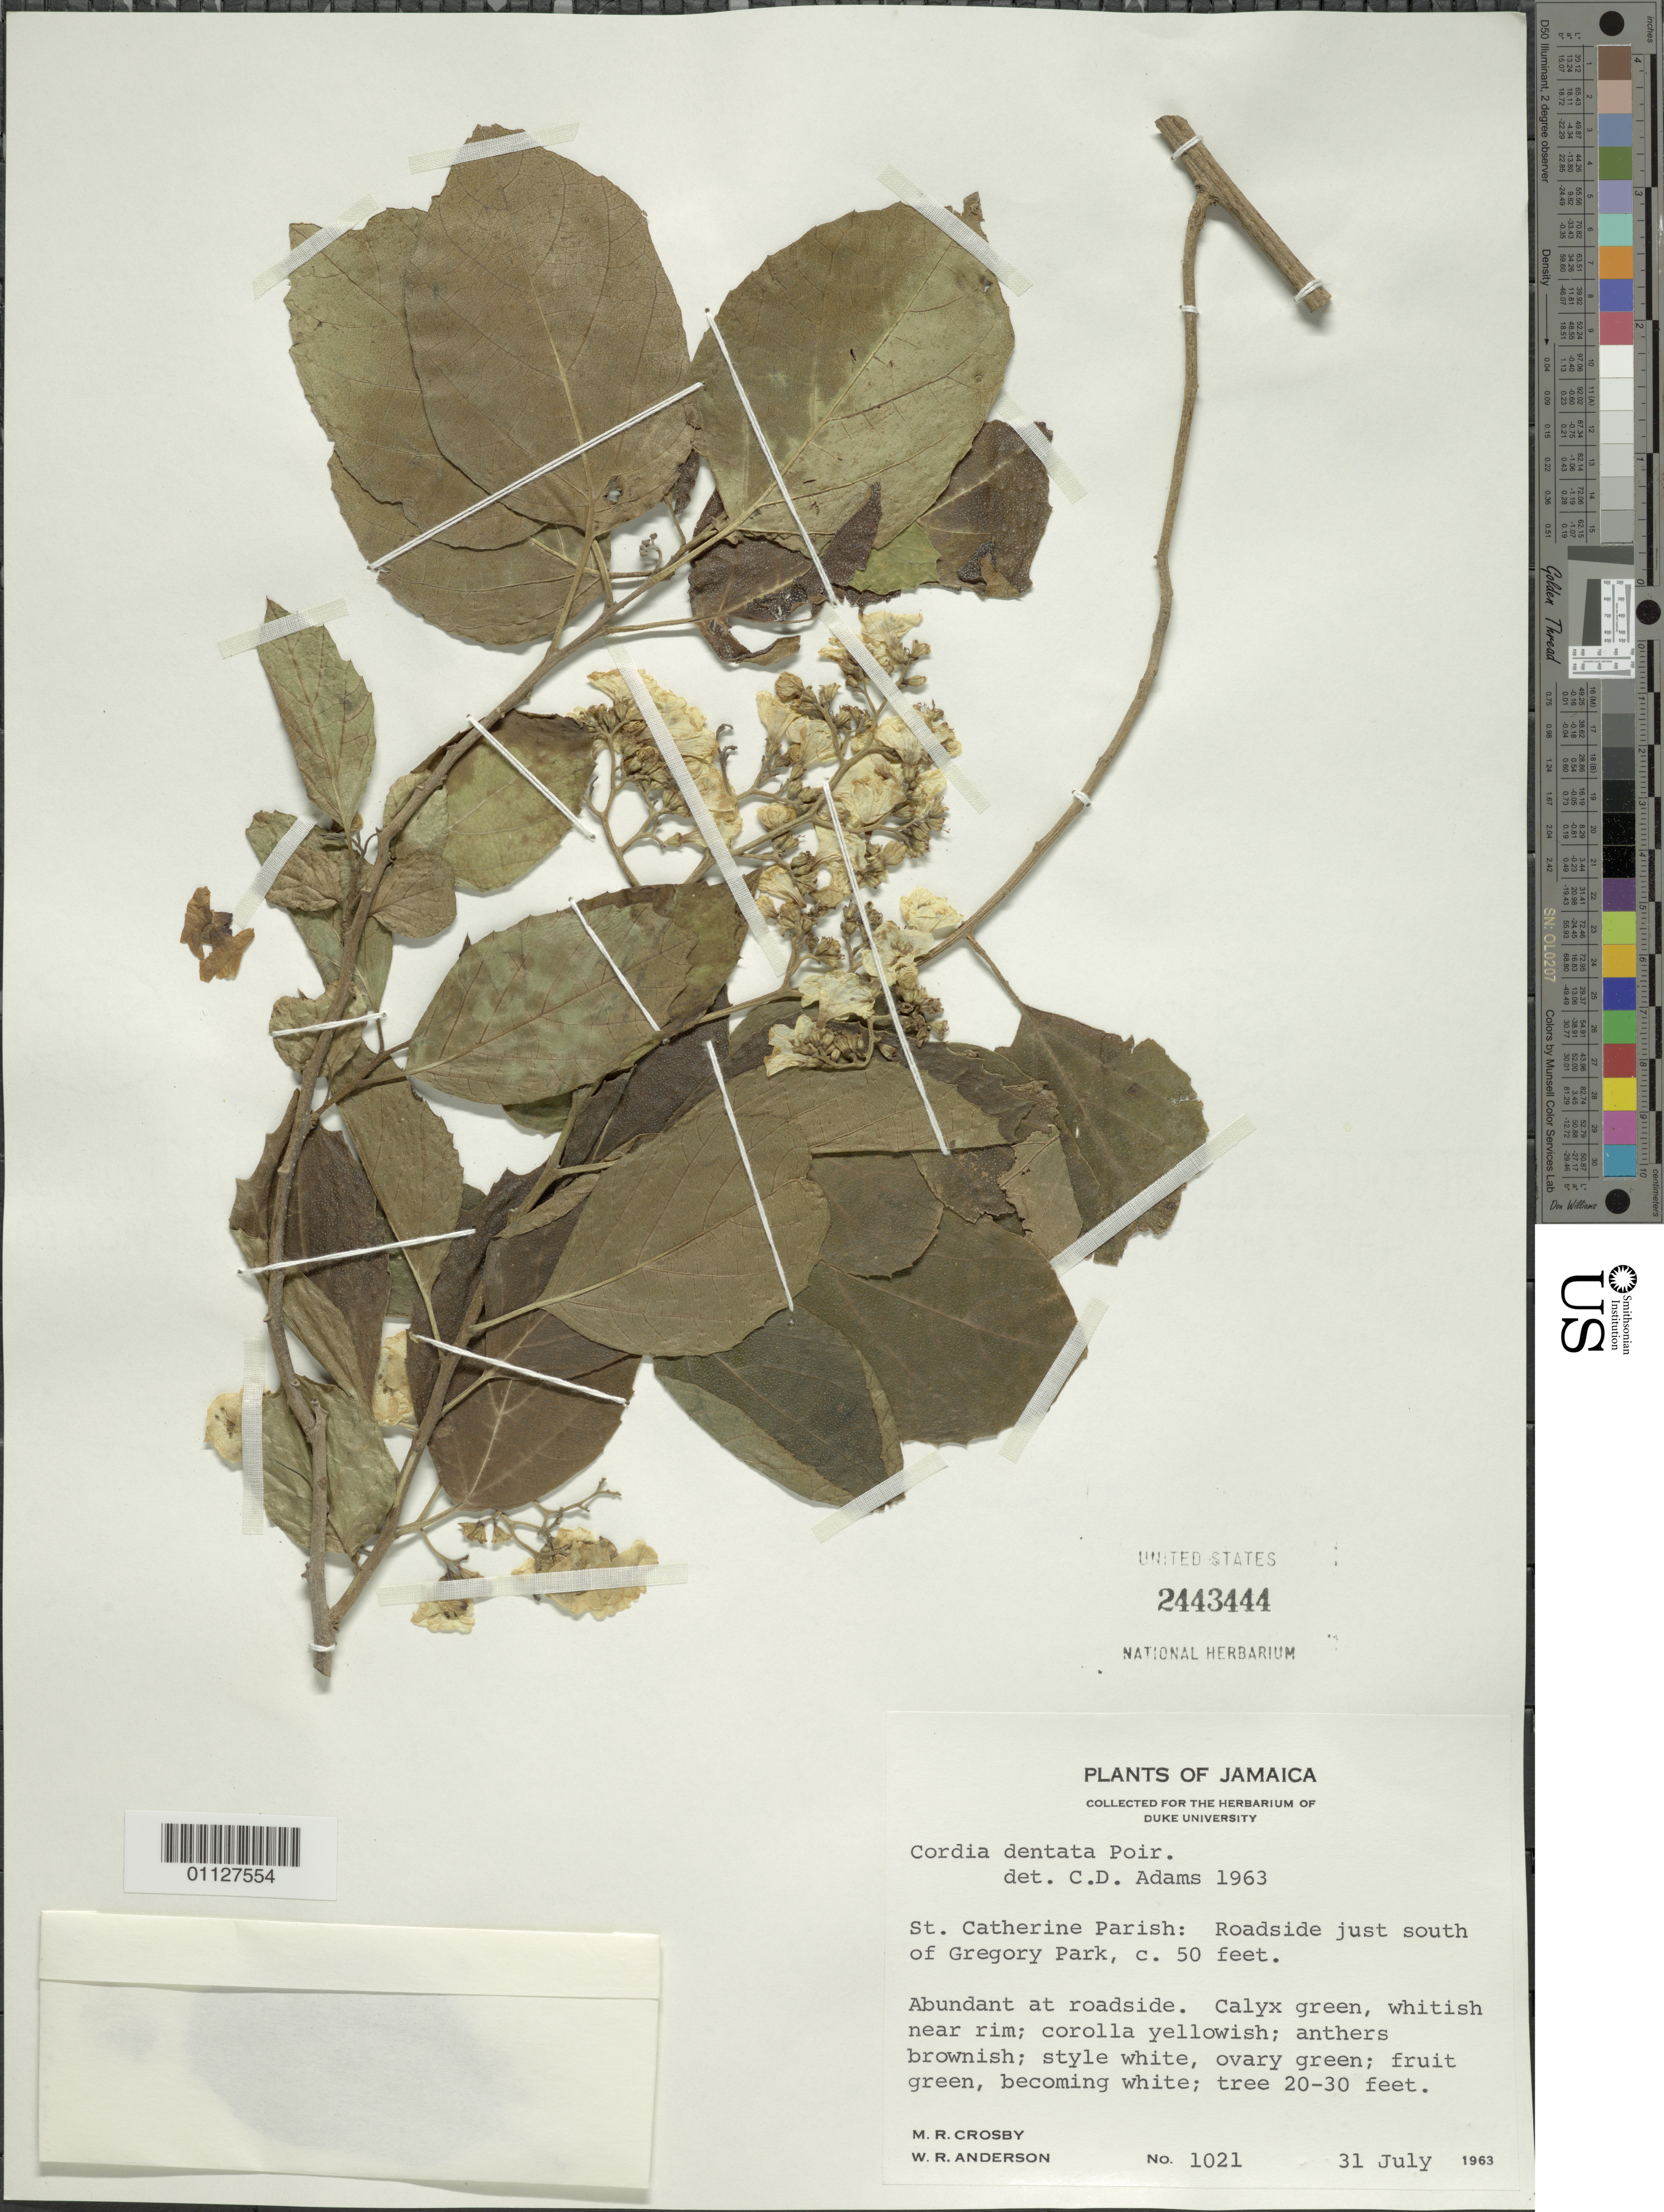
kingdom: Plantae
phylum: Tracheophyta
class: Magnoliopsida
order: Boraginales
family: Cordiaceae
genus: Cordia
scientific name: Cordia dentata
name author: Poir.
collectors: M. R. Crosby & W. R. Anderson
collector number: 1021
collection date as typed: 31 Jul 1963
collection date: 1963-07-31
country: Jamaica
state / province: Saint Catherine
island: Jamaica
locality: Roadside just S of Gregory Park. Abundant at roadside.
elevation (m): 15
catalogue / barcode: US 2443444